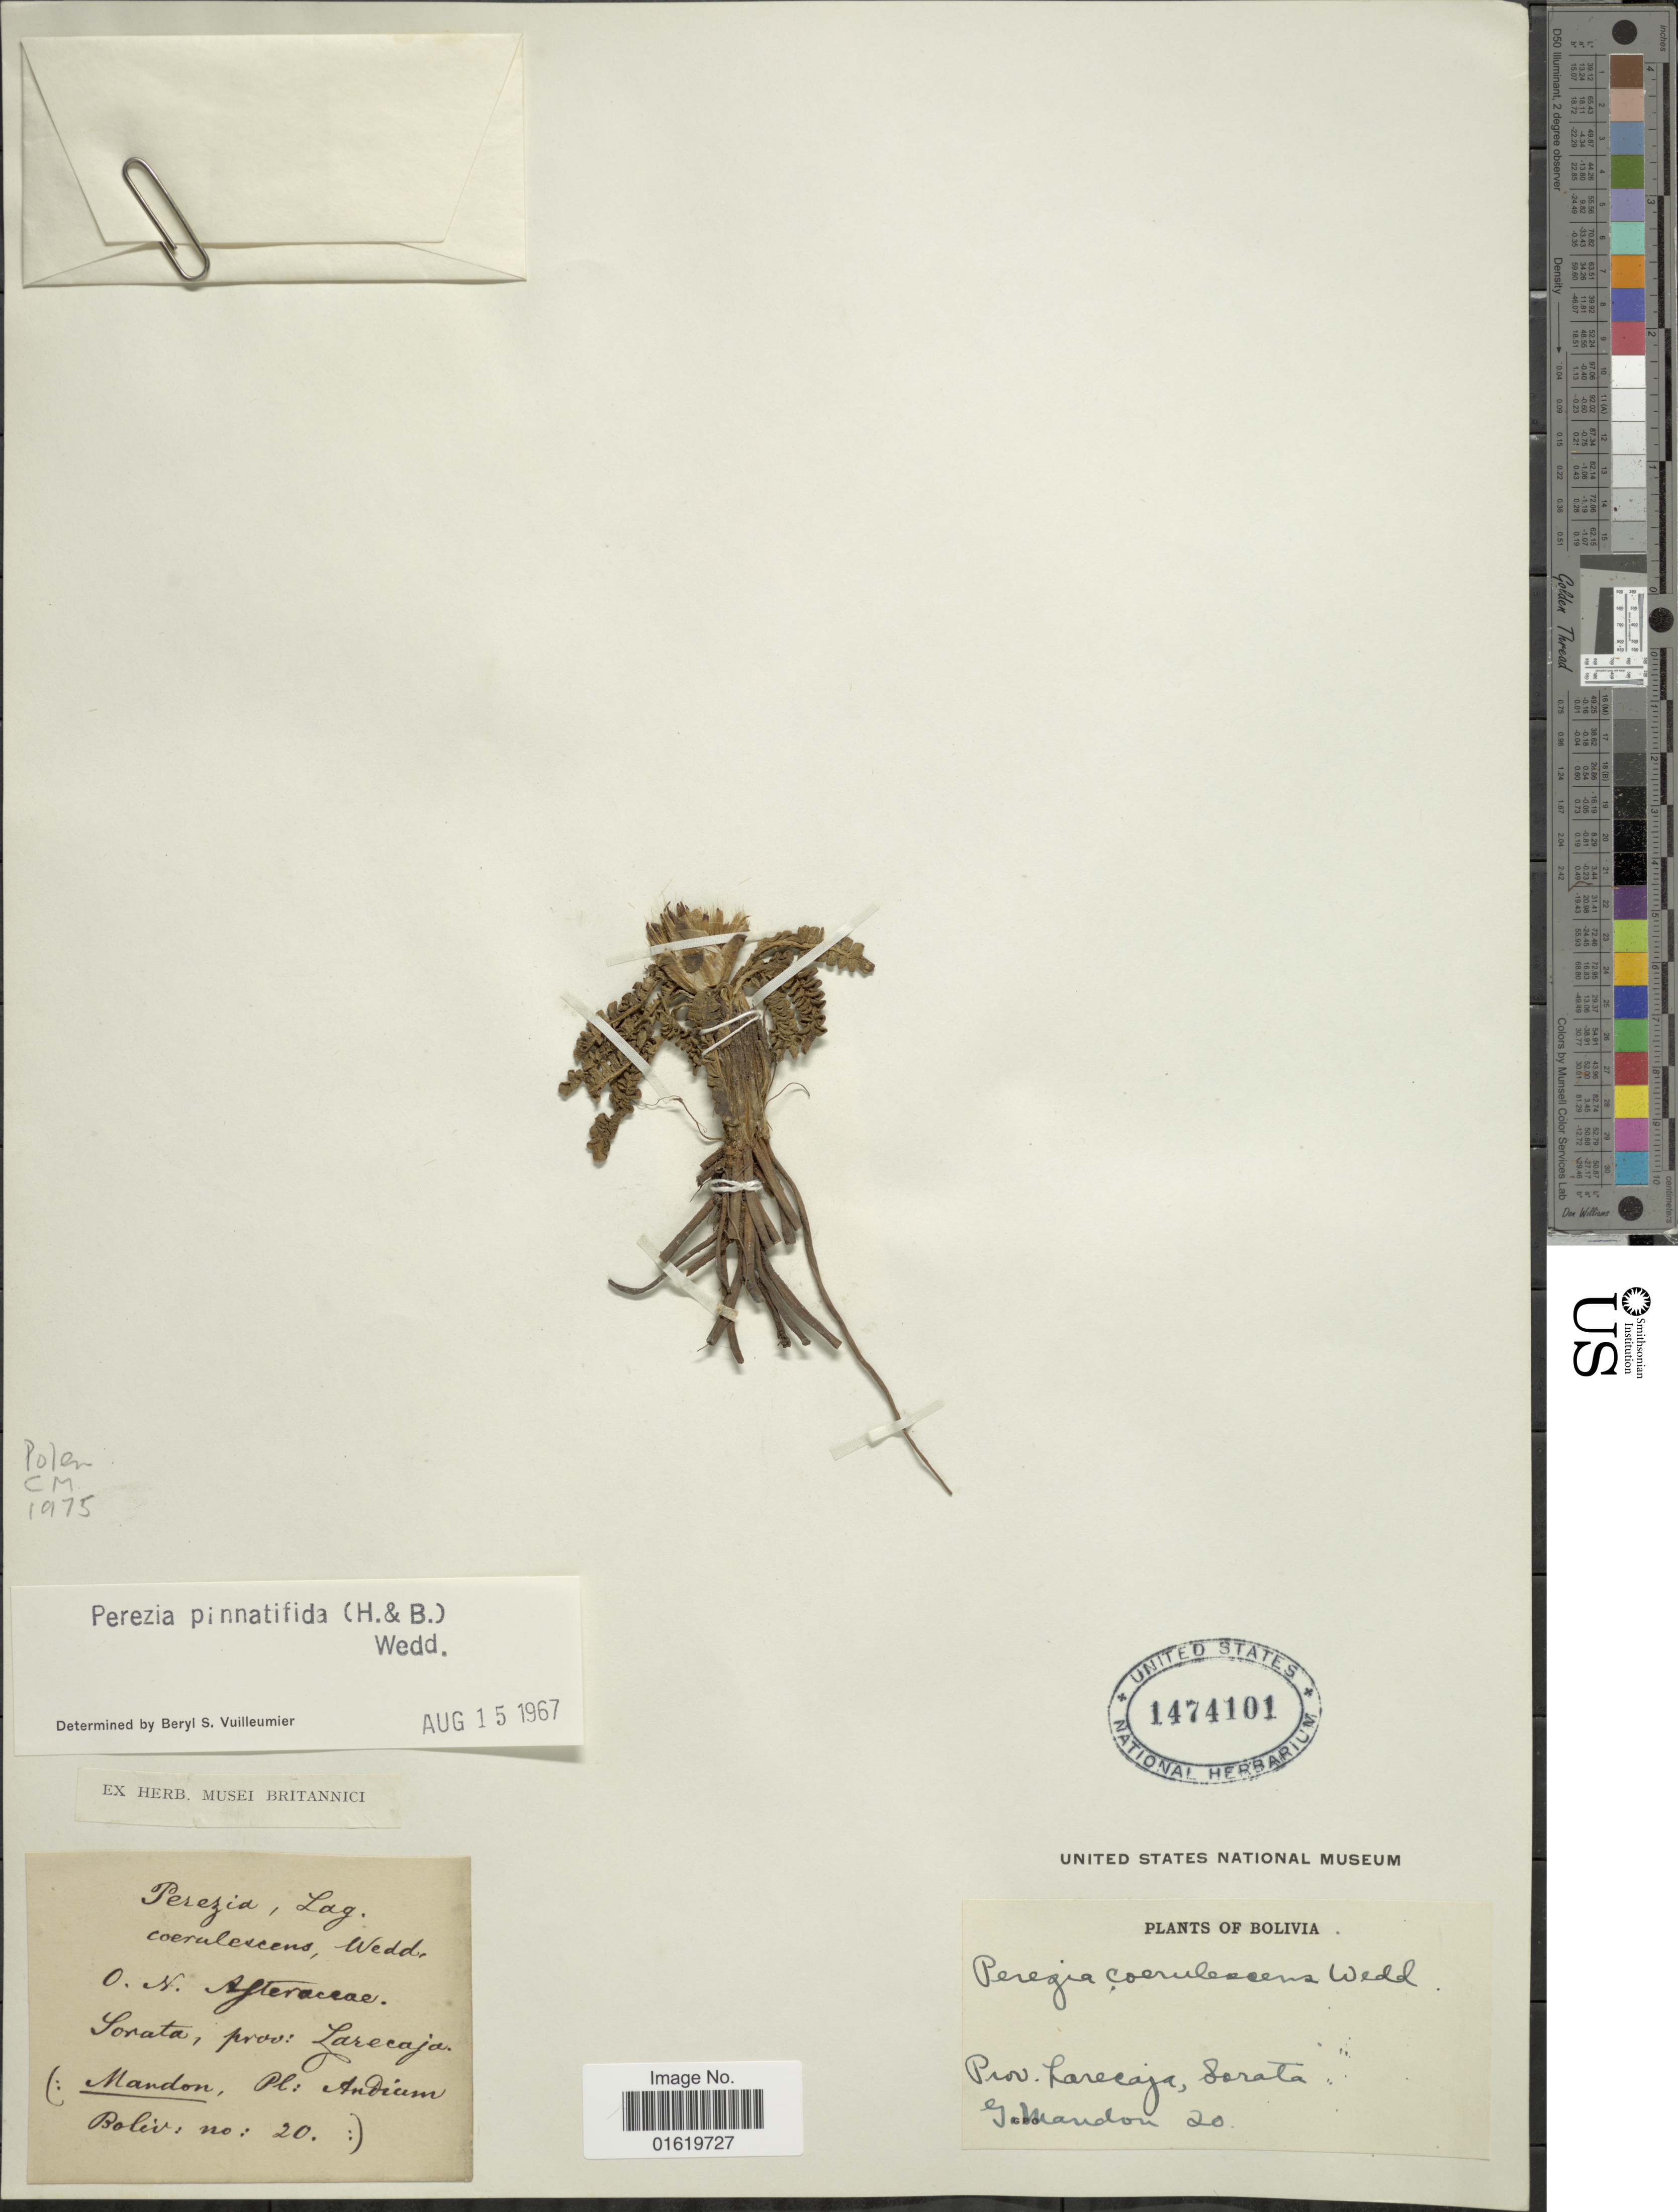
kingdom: Plantae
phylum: Tracheophyta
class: Magnoliopsida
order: Asterales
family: Asteraceae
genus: Perezia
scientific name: Perezia pinnatifida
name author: (Humb. & Bonpl.) Wedd.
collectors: G. Mandon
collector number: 20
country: Bolivia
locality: Sorata, prov: Larecaja.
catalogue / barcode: US 1474101